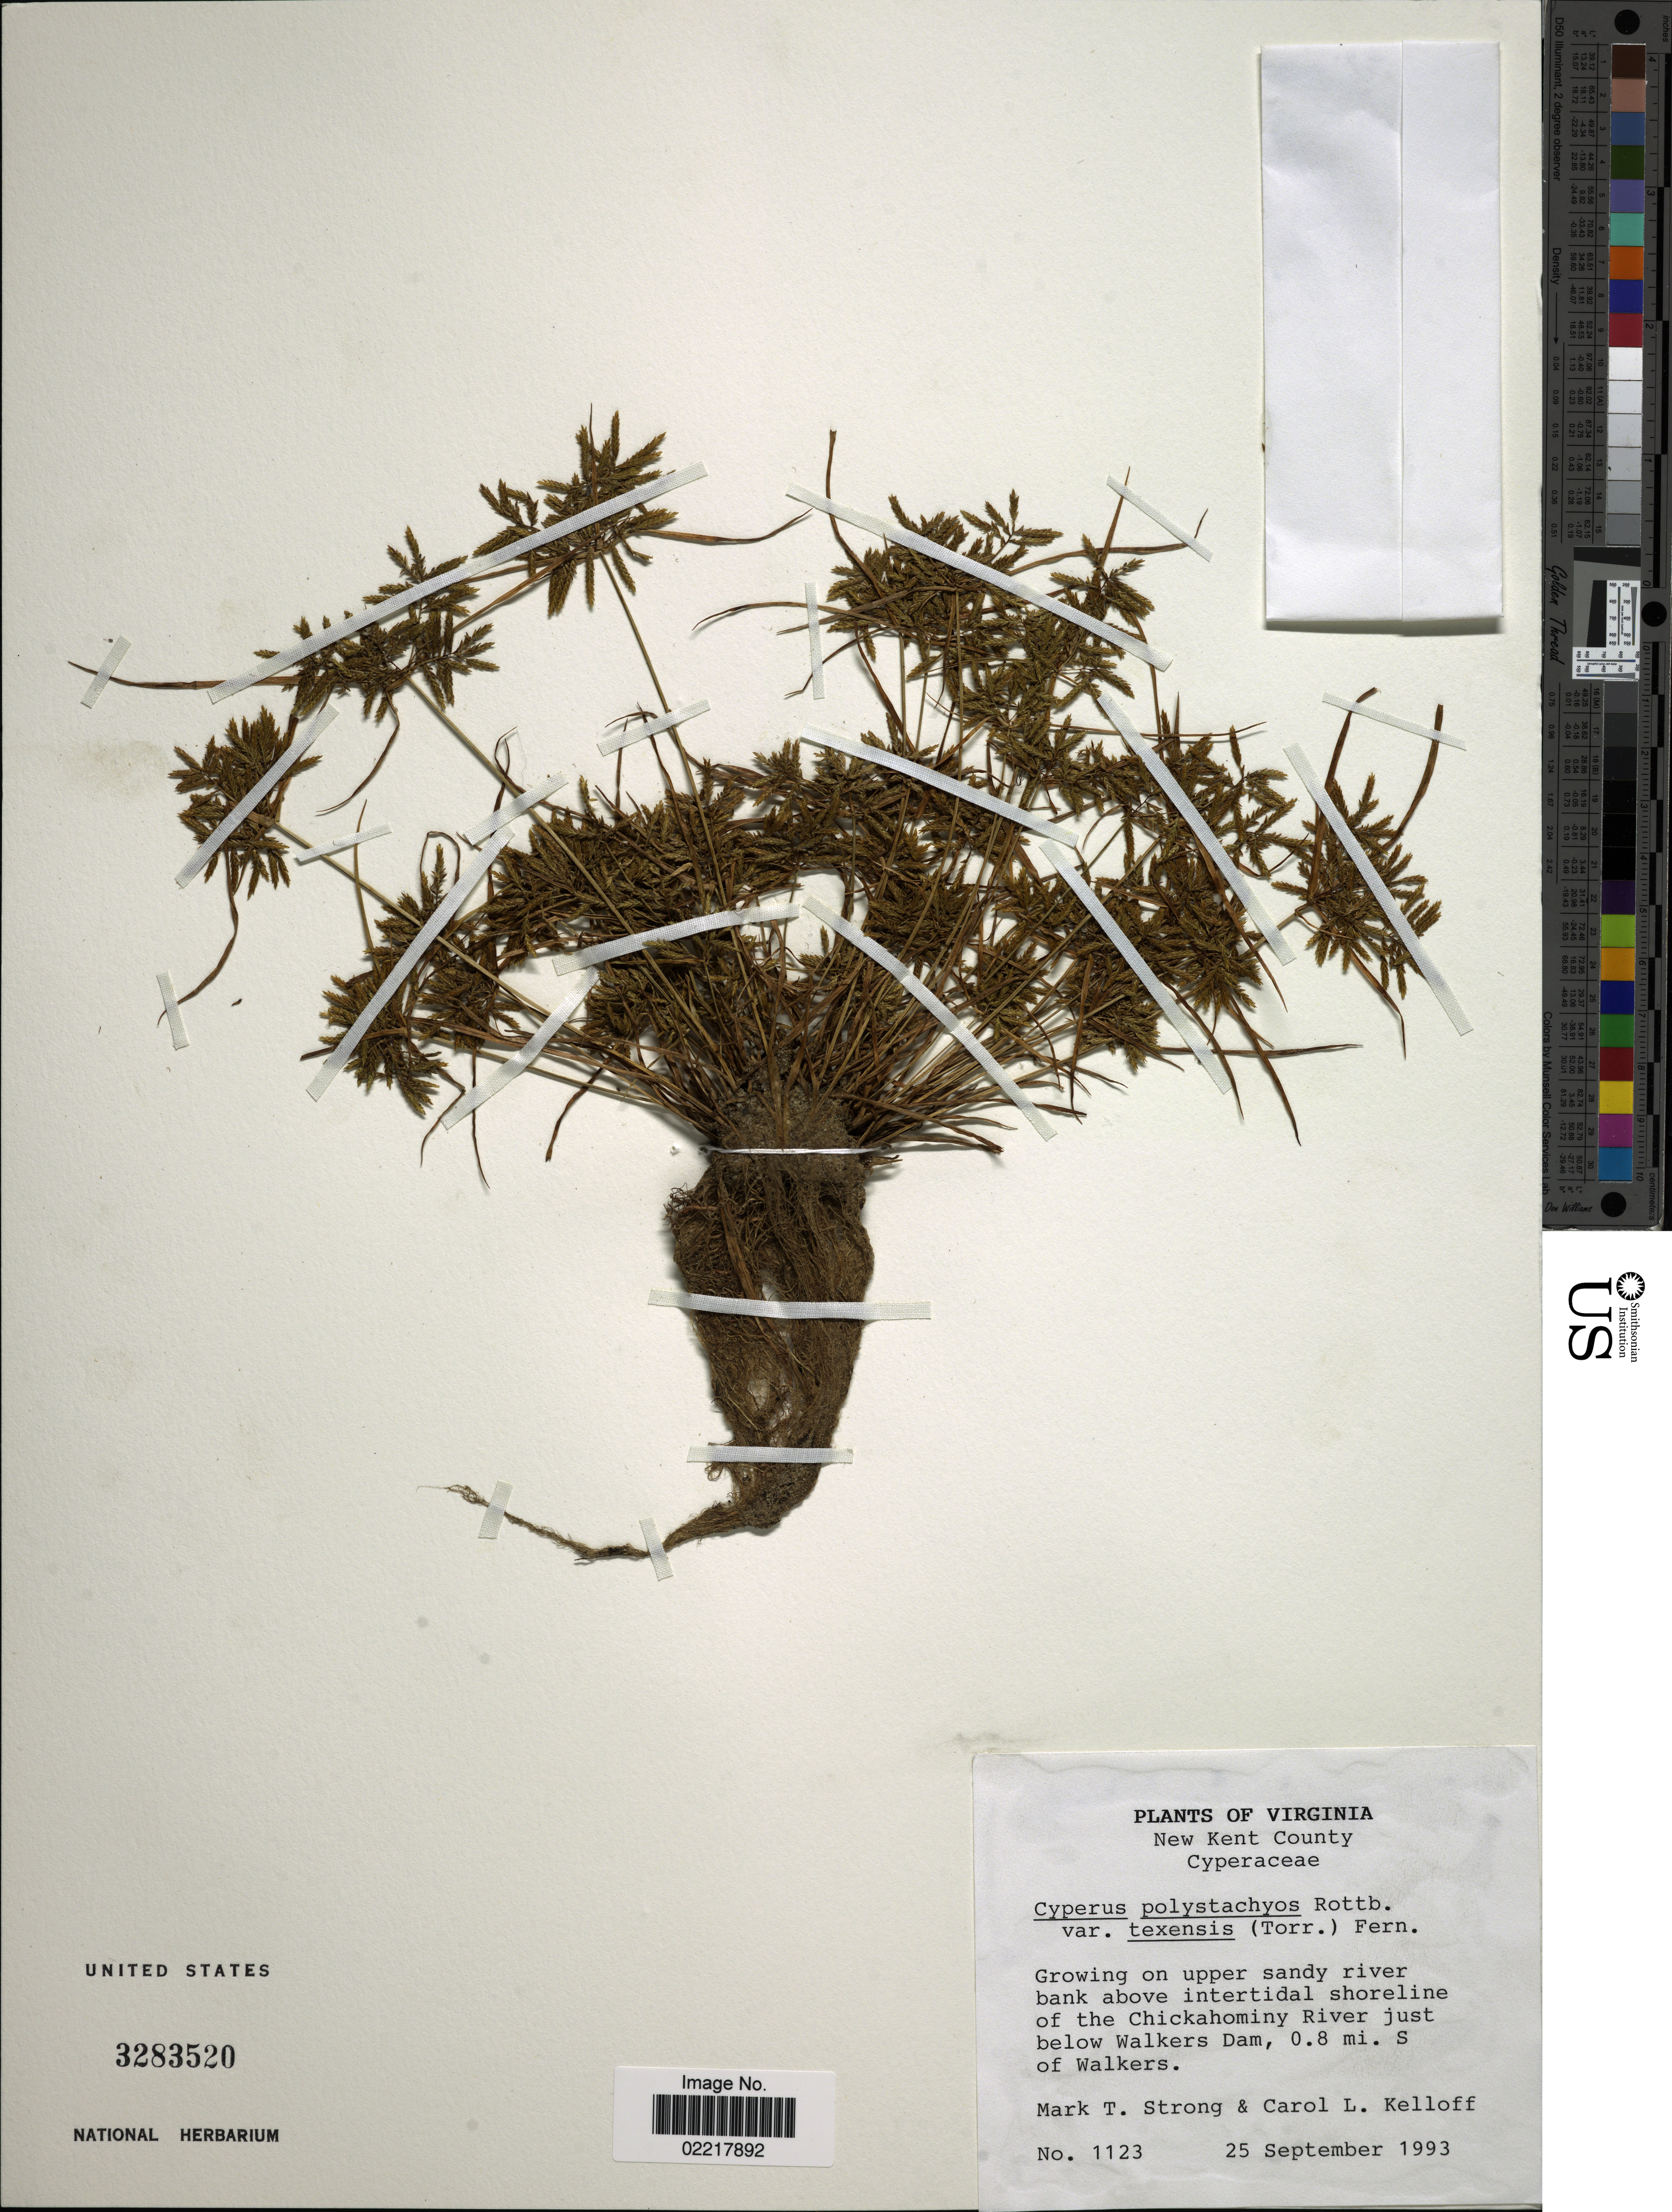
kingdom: Plantae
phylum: Tracheophyta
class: Liliopsida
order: Poales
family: Cyperaceae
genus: Cyperus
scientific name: Cyperus polystachyos var. texensis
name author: (Torr.) Fernald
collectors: M. T. Strong & C. L. Kelloff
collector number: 1123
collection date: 1993-09-25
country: United States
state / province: Virginia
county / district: New Kent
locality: New Kent County, Growing on upper sandy river bank above intertidal shoreline of the Chickahominy River just below Walkers Dam, 0.8 mi s. of Walkers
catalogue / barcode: US 3283520